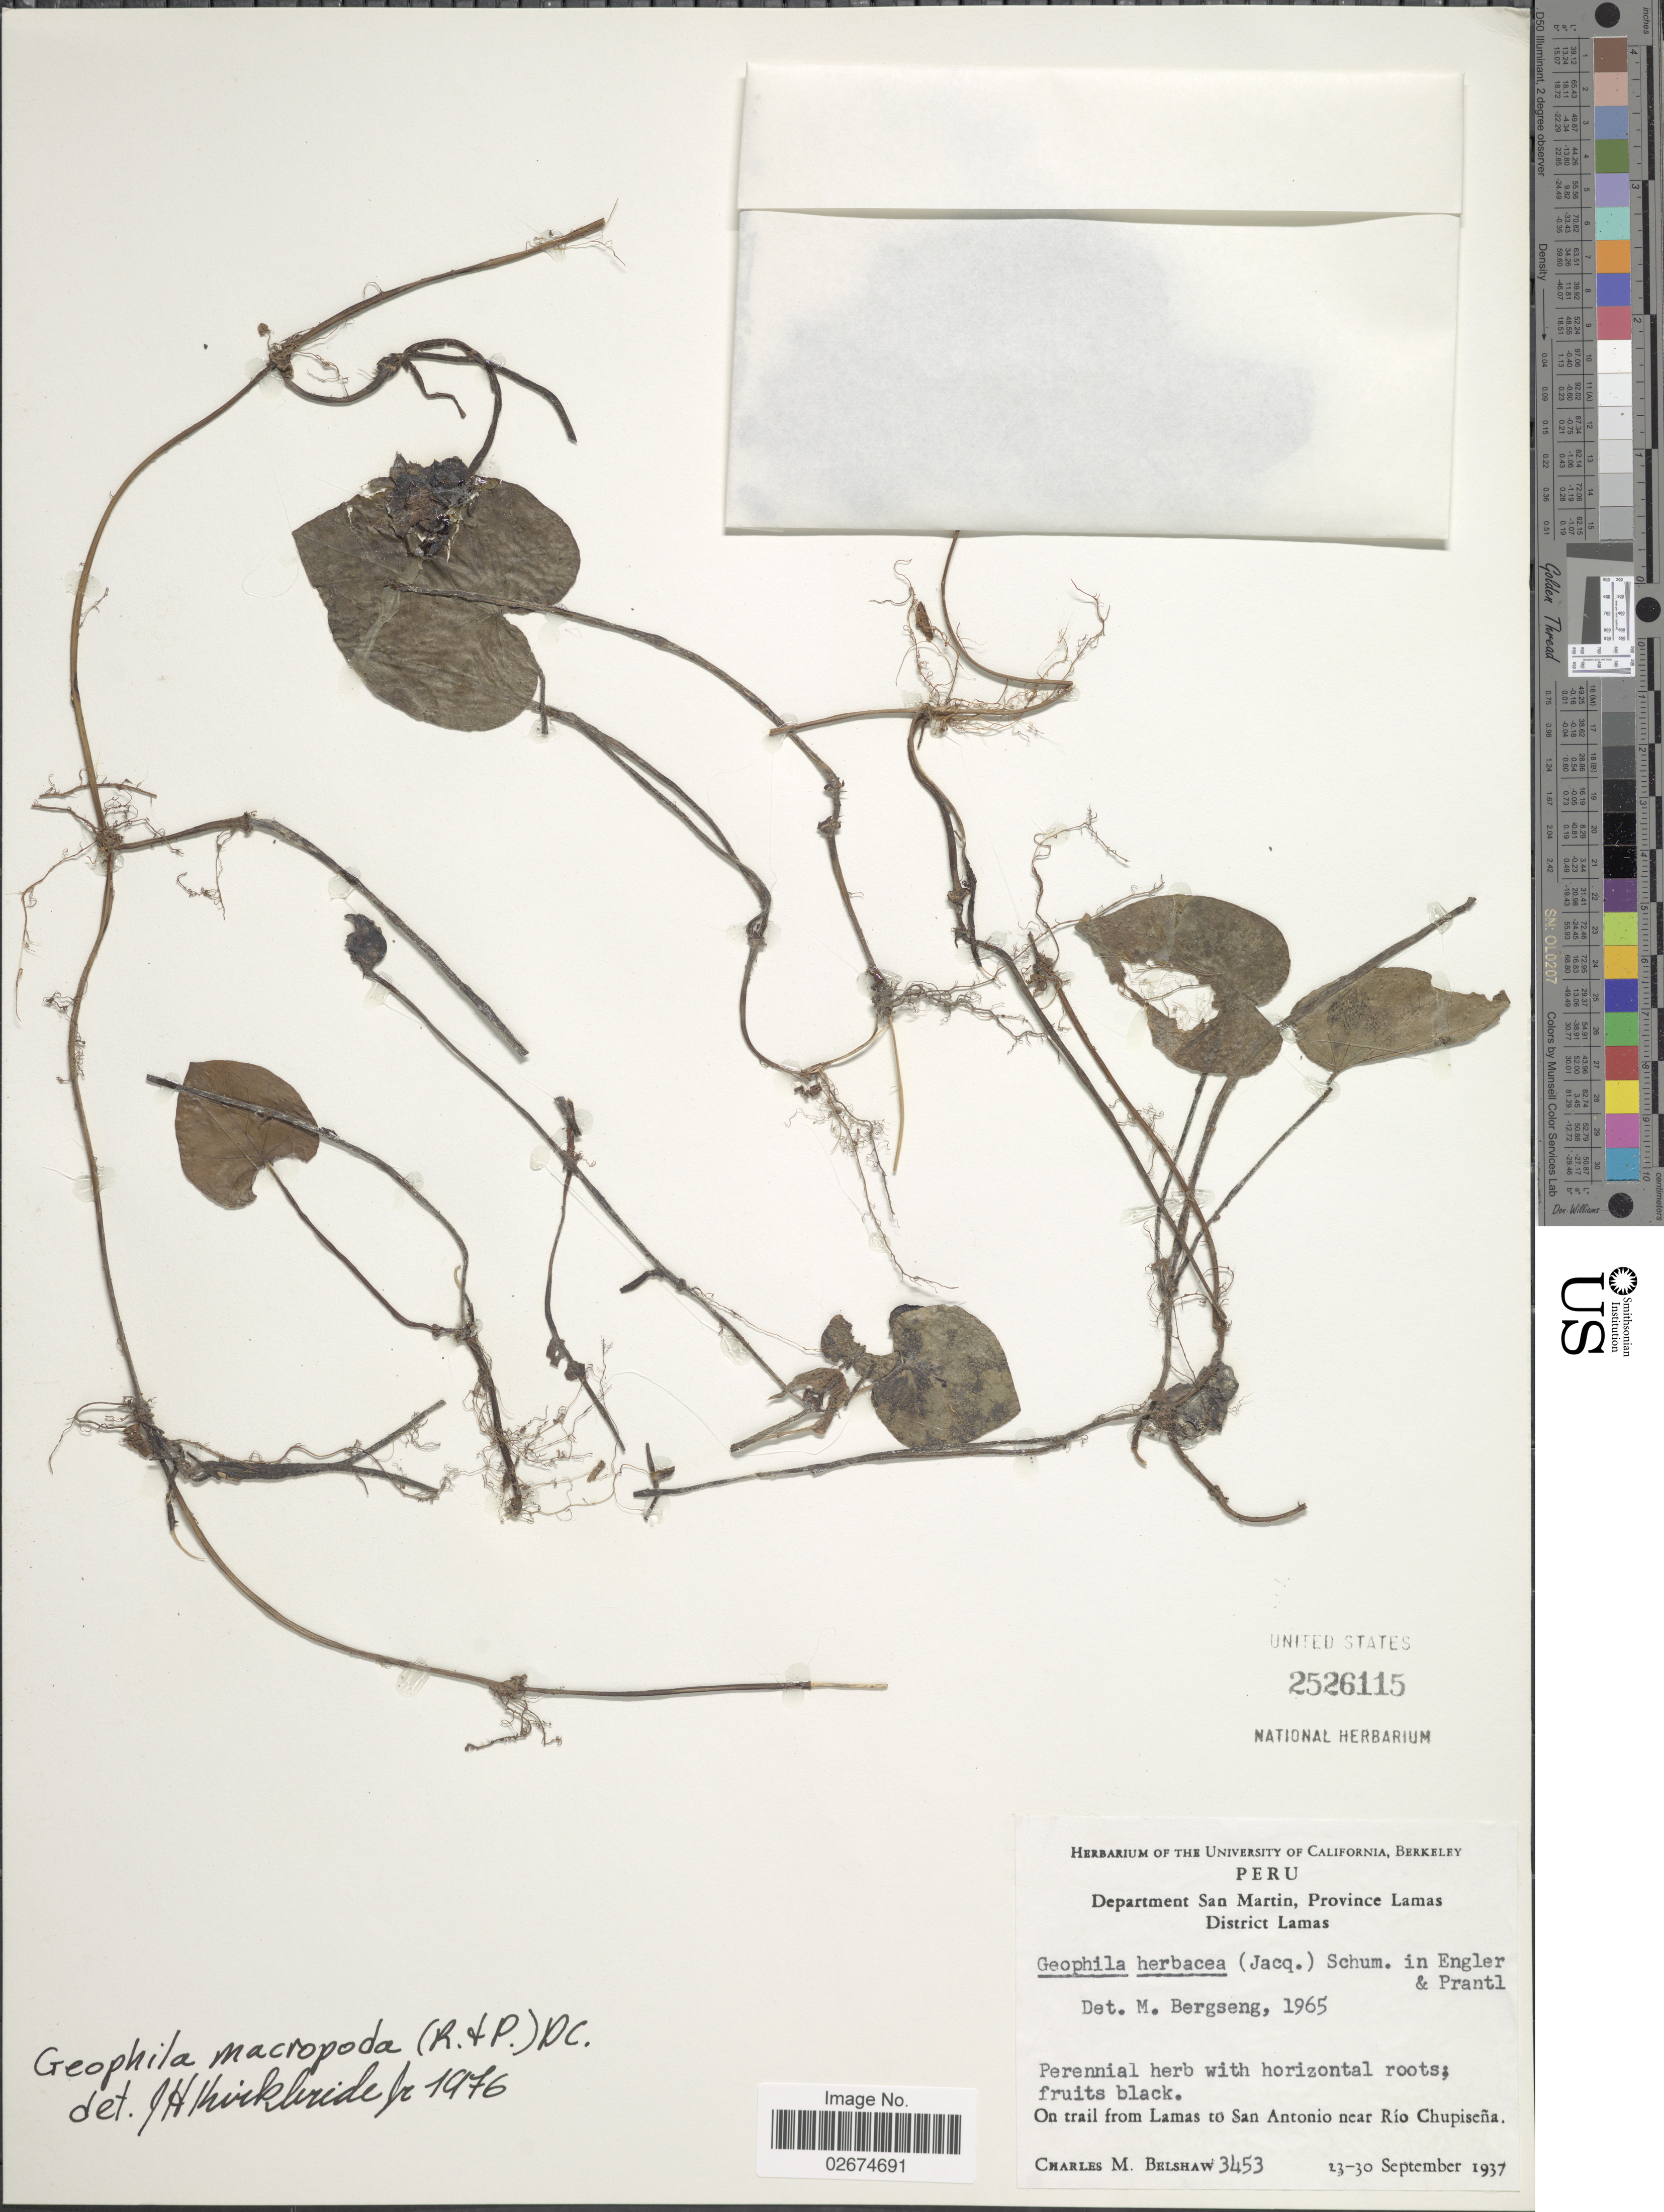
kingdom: Plantae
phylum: Tracheophyta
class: Magnoliopsida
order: Gentianales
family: Rubiaceae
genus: Geophila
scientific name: Geophila macropoda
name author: (Ruiz & Pav.) DC.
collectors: C. Shaw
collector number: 3453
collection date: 1937-09-23/1937-09-30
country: Peru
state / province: San Martín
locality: Department San Martin, Province Lamas, District Lamas, On trail from Lamas to San Antonio near Rio Chupisena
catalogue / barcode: US 2526115